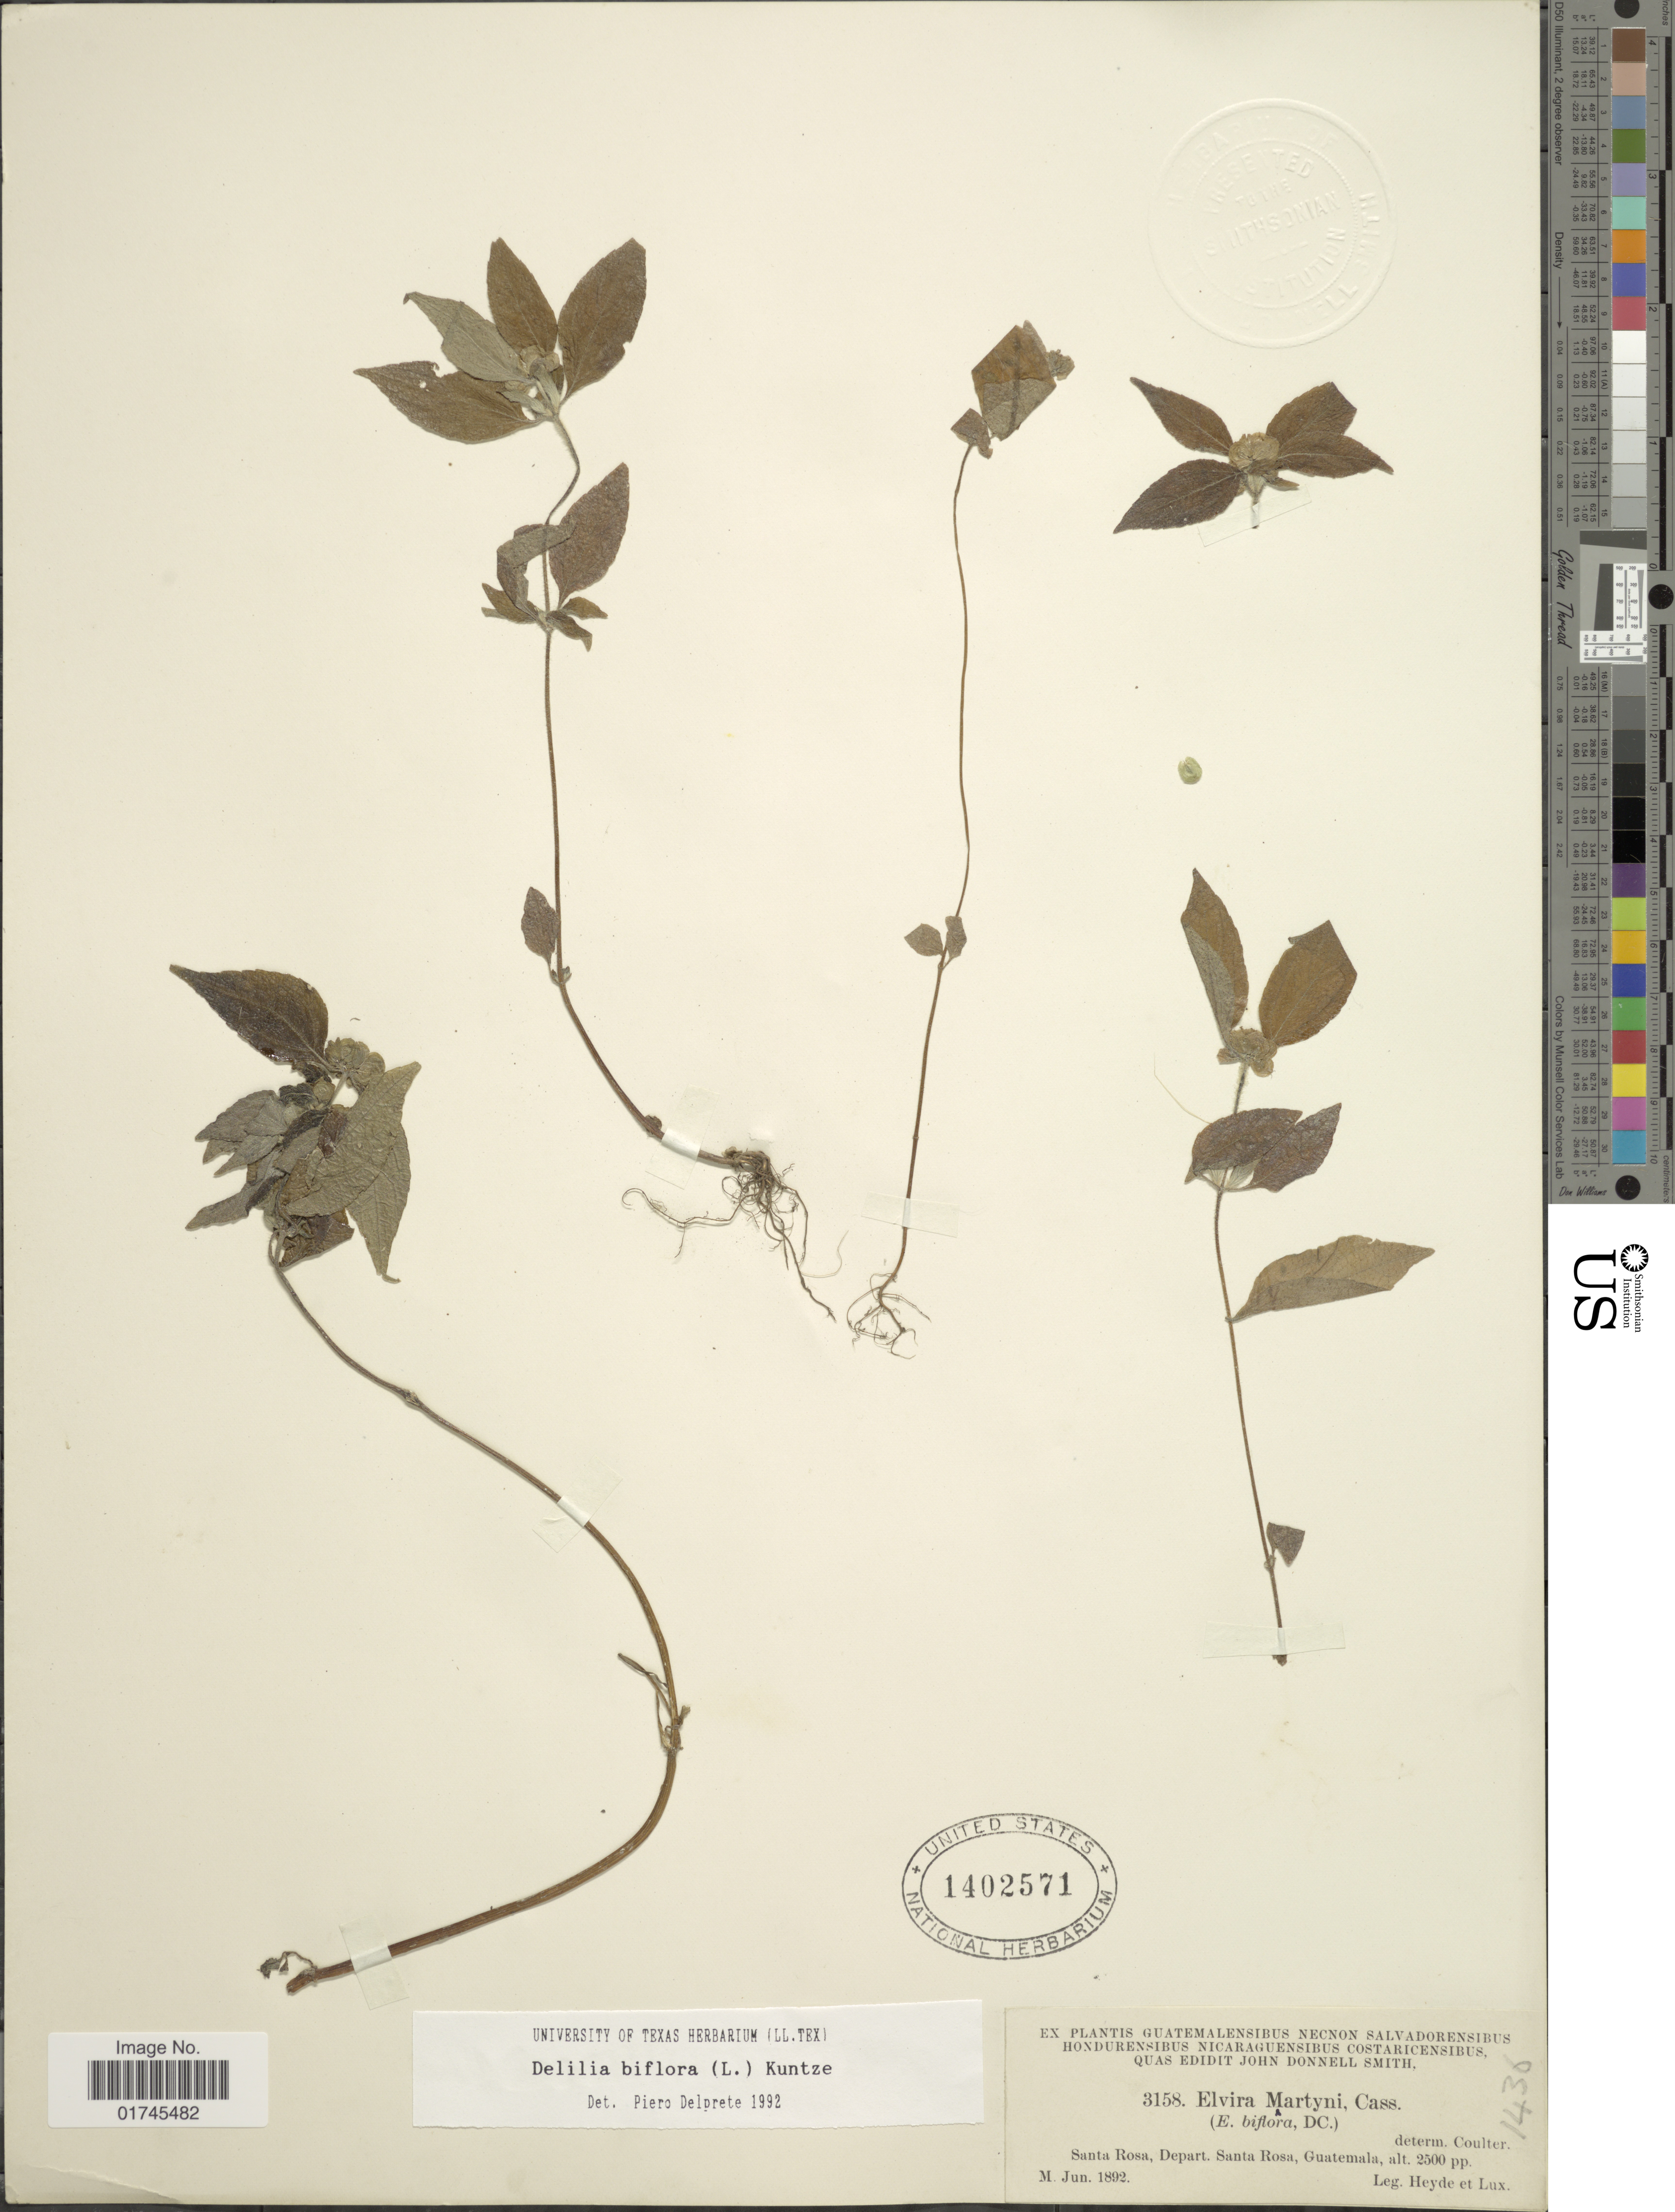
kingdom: Plantae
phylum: Tracheophyta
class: Magnoliopsida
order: Asterales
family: Asteraceae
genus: Delilia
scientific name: Delilia biflora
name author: (L.) Kuntze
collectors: Heyde & Lux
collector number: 3158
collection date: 1892-06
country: Guatemala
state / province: Santa Rosa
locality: Santa Rosa, Depart. Santa Rosa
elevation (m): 762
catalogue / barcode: US 1402571